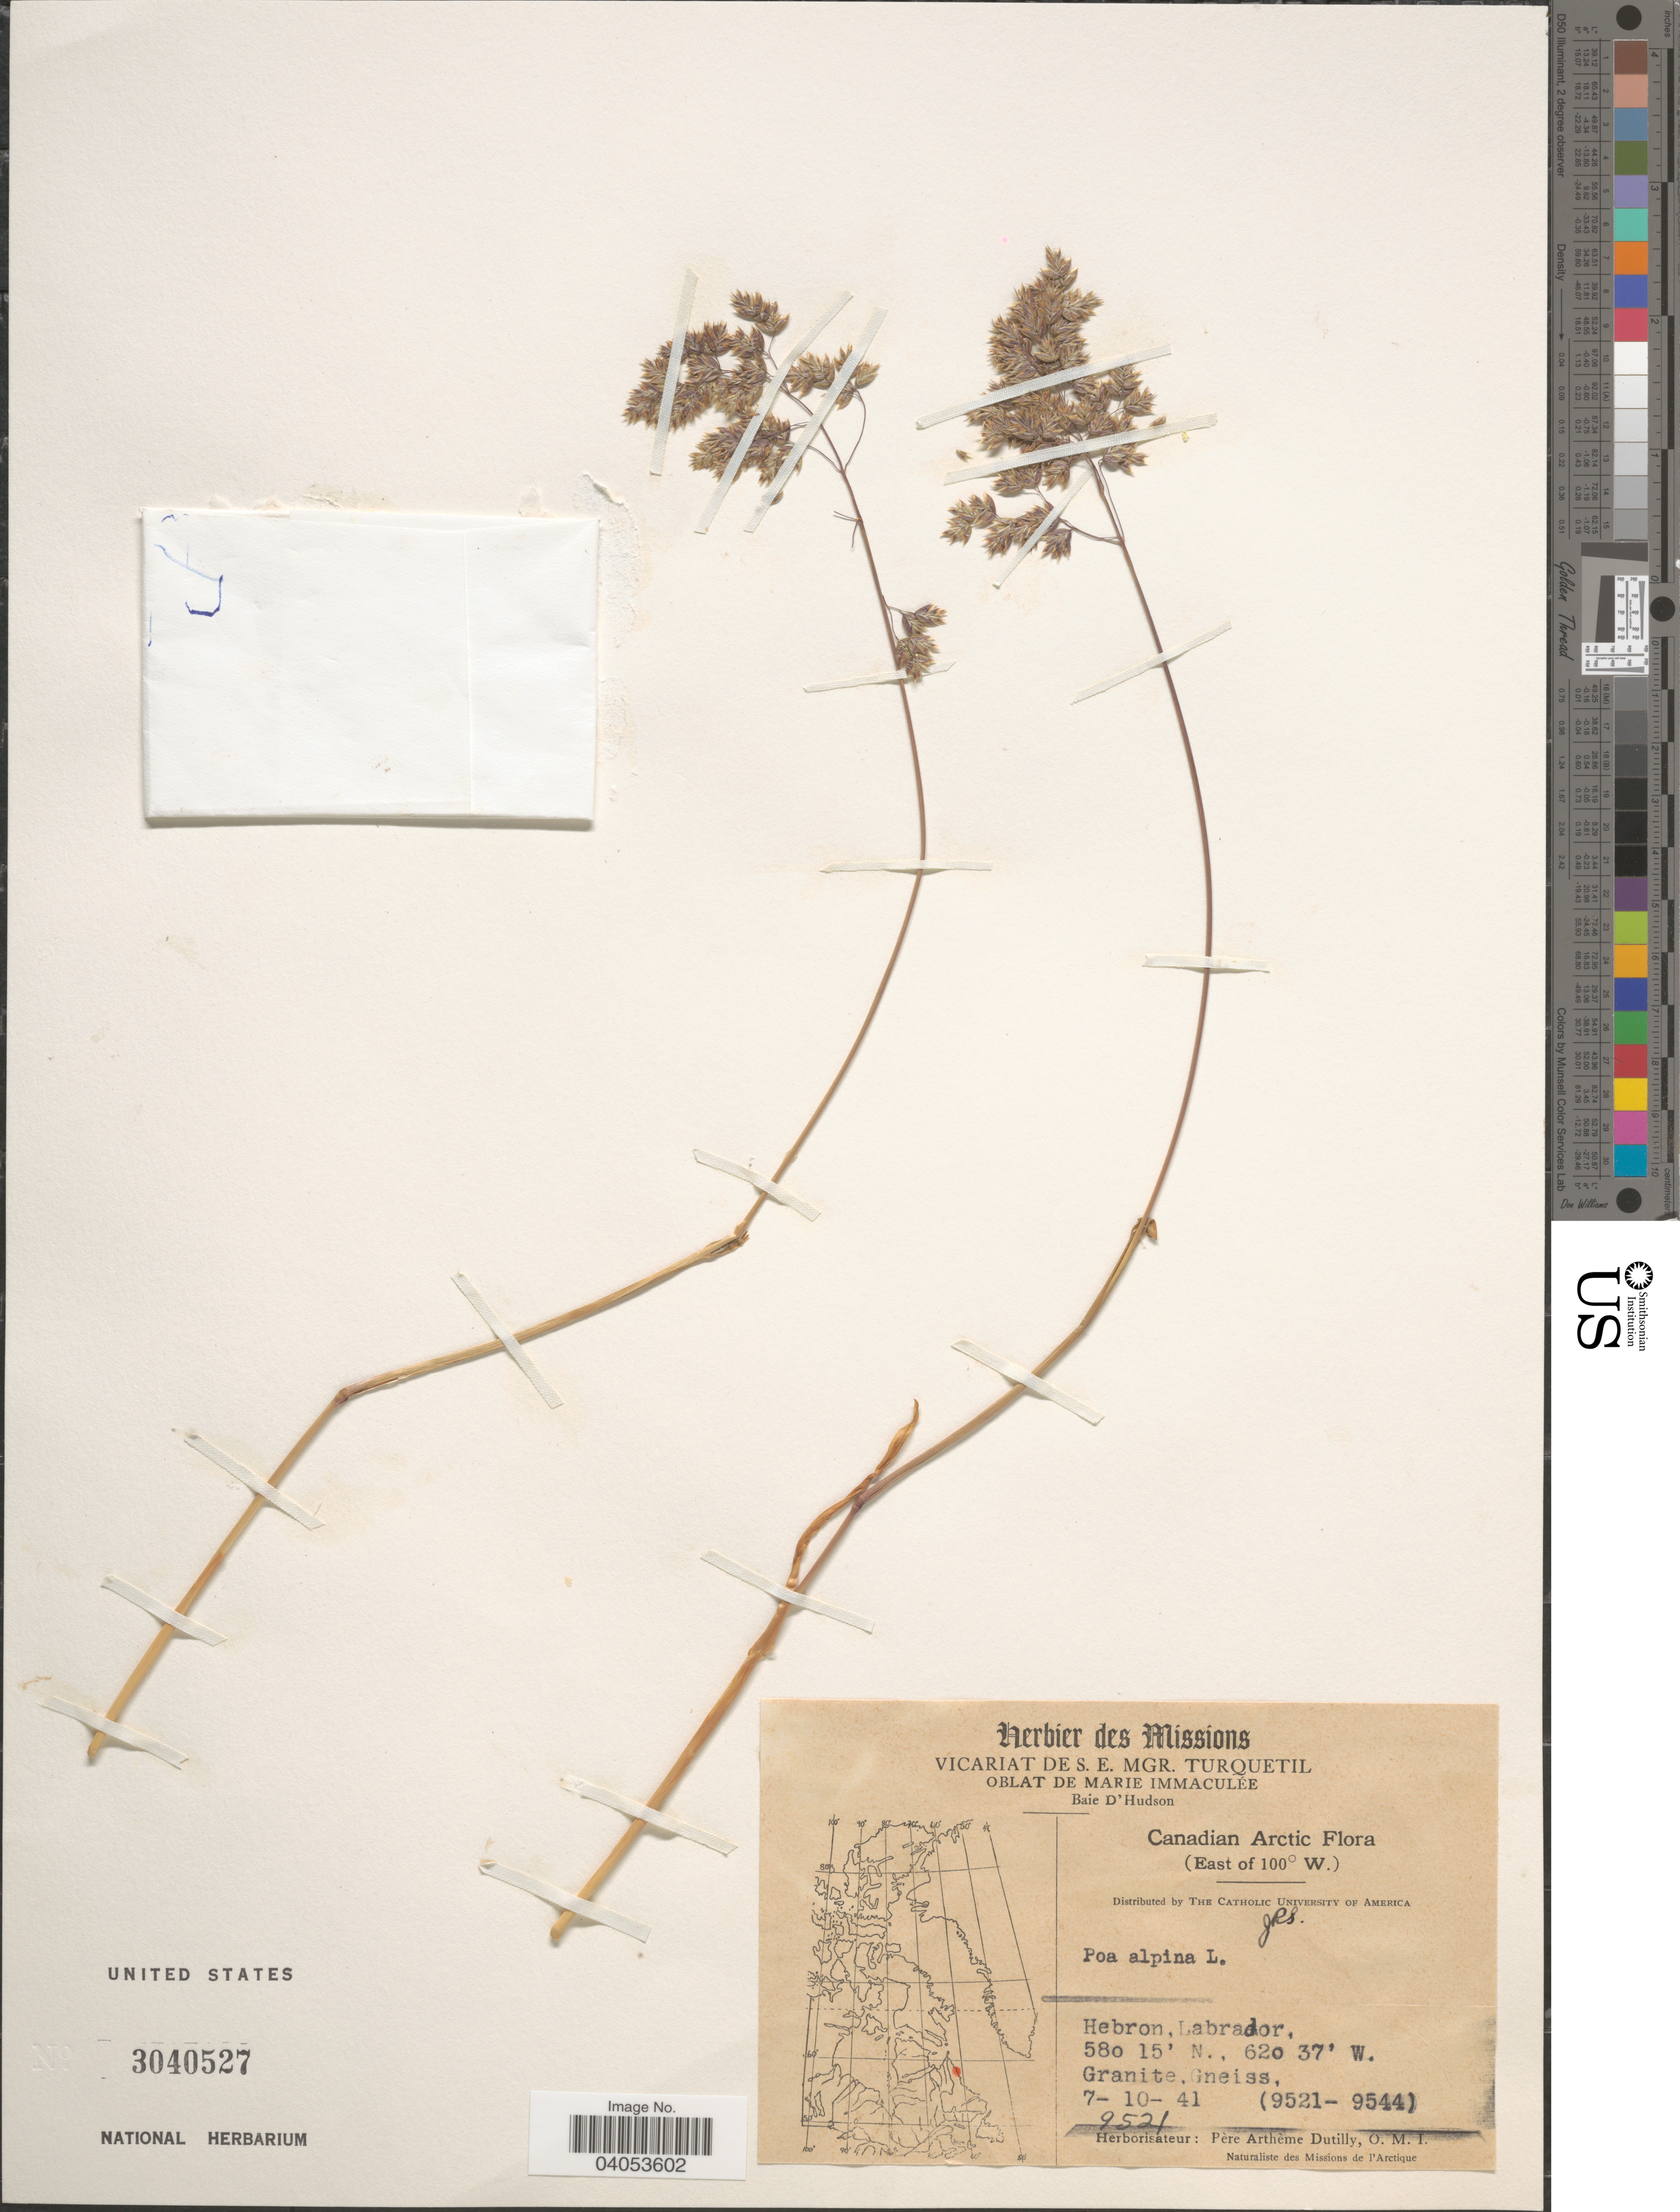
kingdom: Plantae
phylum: Tracheophyta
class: Liliopsida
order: Poales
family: Poaceae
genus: Poa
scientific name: Poa alpina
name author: L.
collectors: P. Dutilly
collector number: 9521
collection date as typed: Transcribed d/m/y: 10/7/41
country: Canada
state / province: Newfoundland and Labrador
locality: Canadian Arctic. (East of 100° W.). Herbon, Labrador.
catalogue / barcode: US 3040527